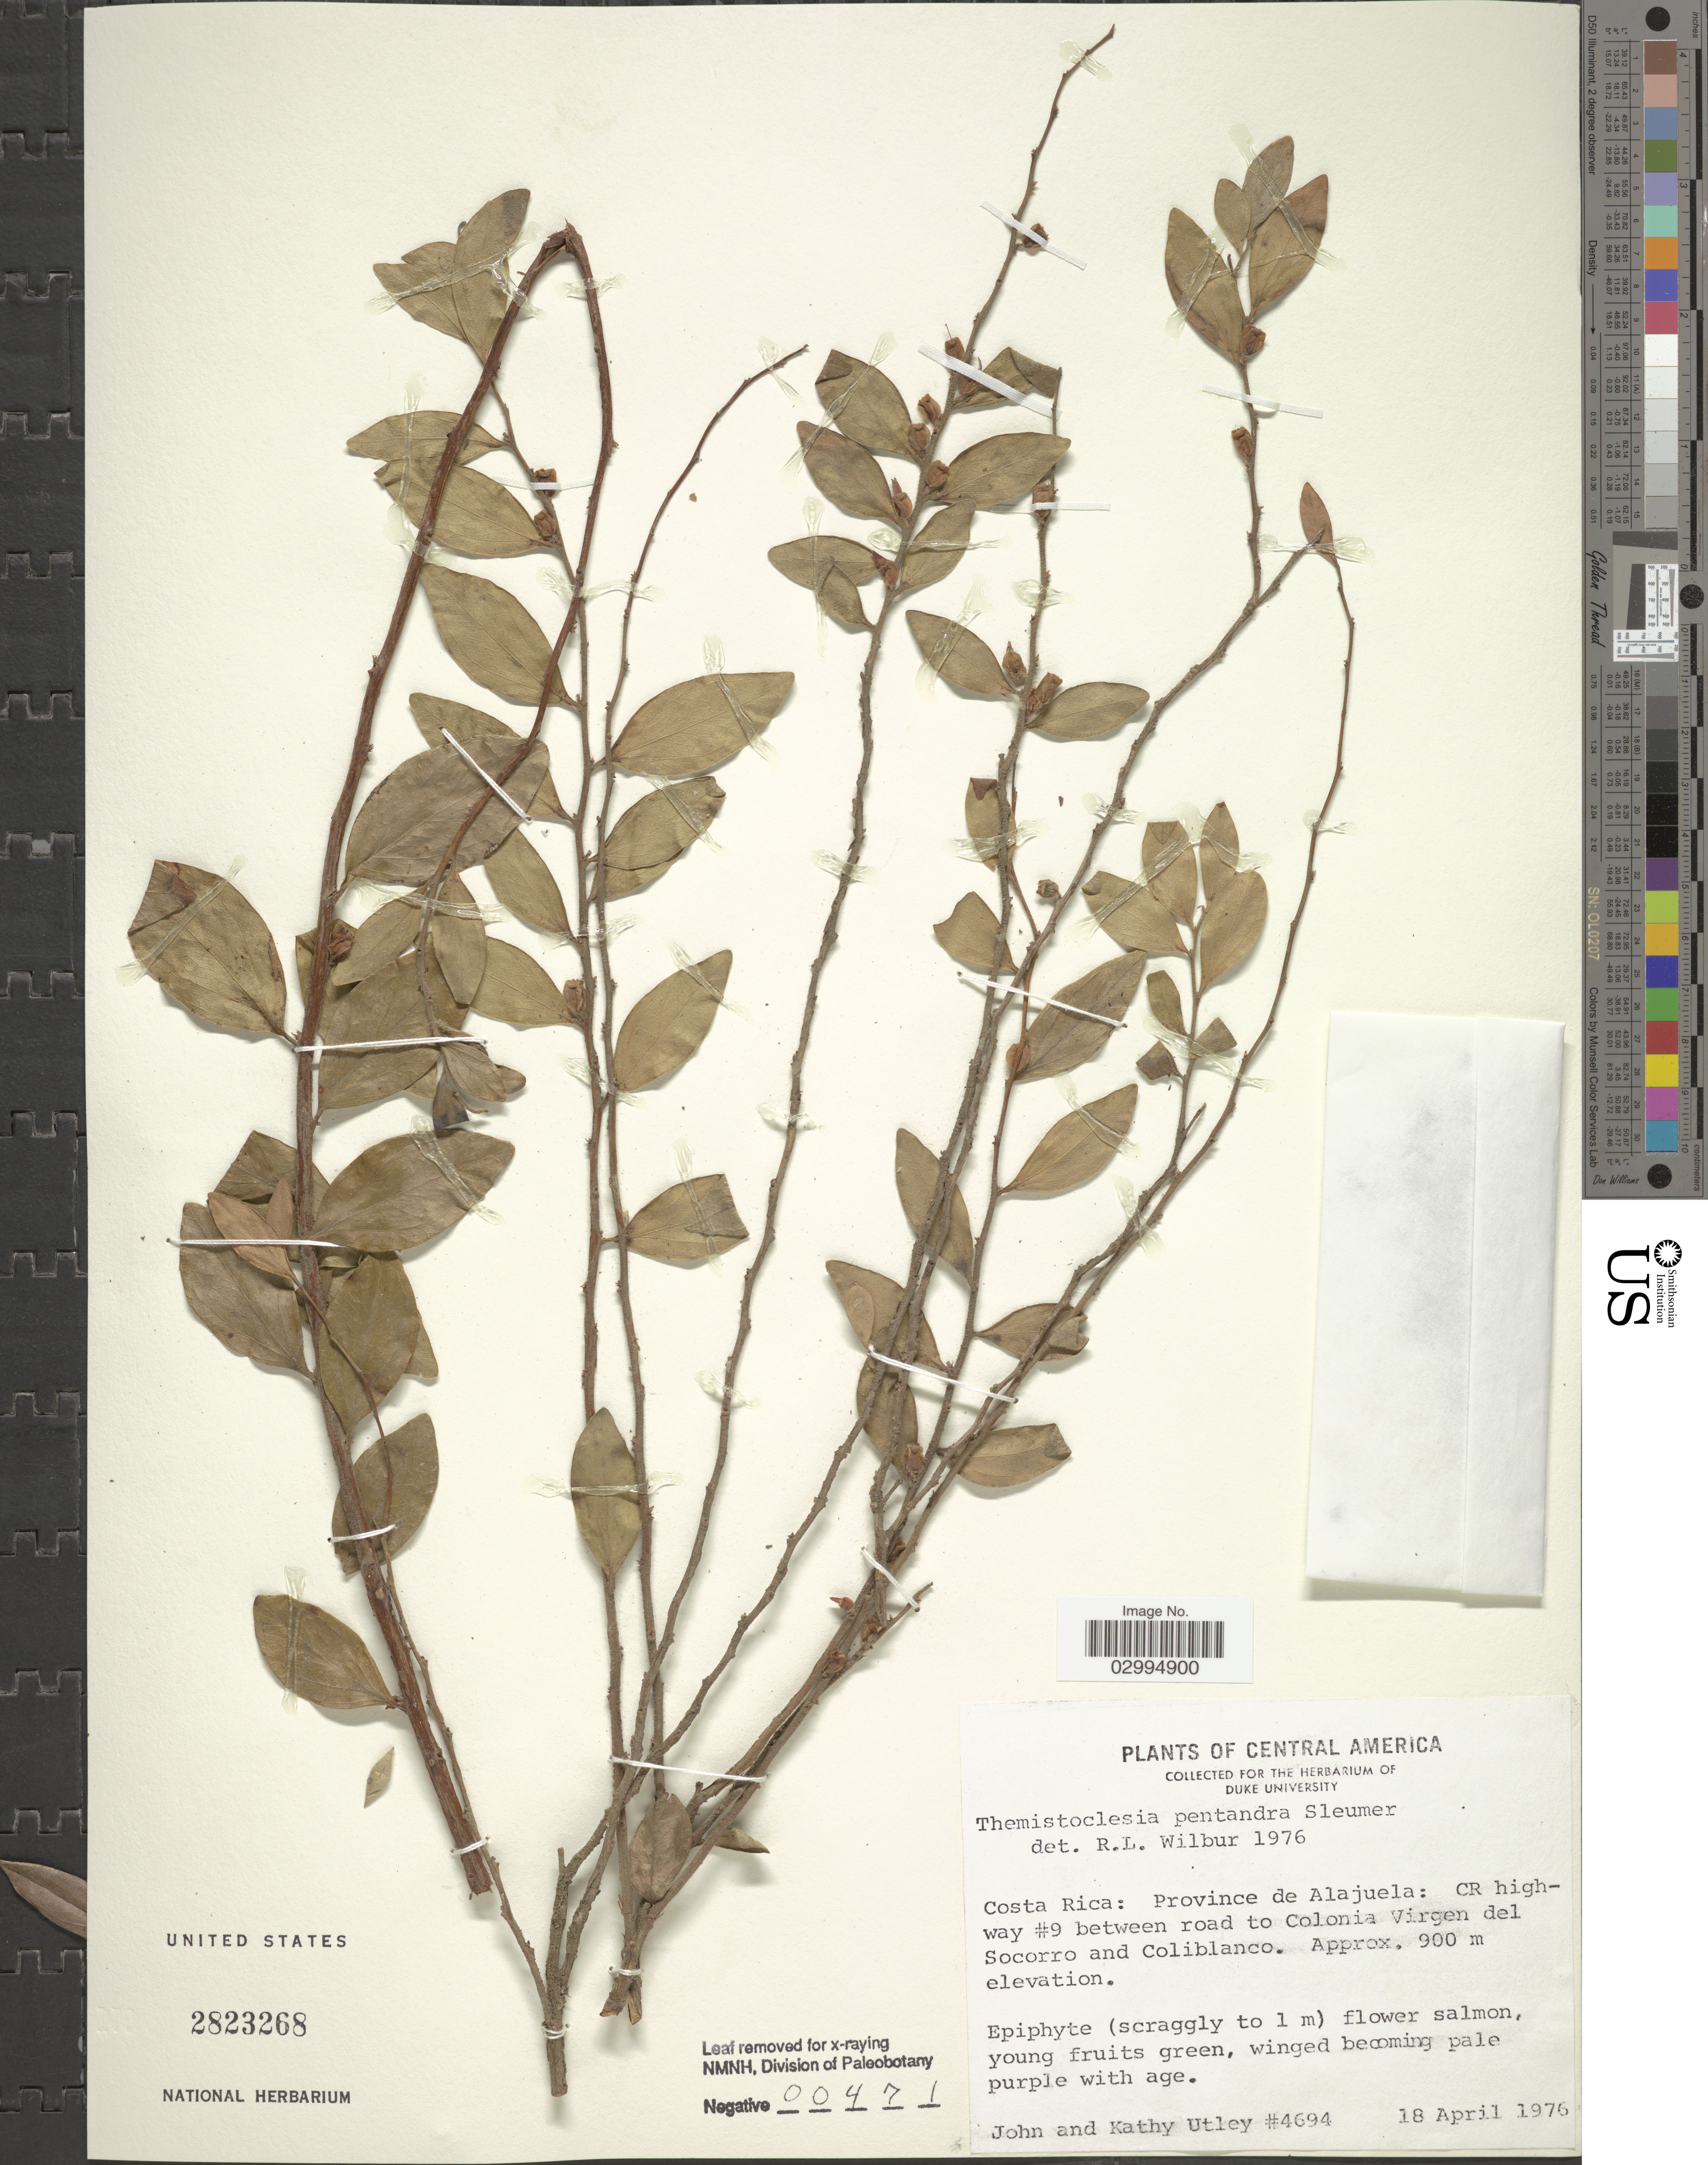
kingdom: Plantae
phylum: Tracheophyta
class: Magnoliopsida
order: Ericales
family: Ericaceae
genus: Themistoclesia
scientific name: Themistoclesia pentandra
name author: Sleumer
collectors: J. F. Utley & K. Burt-Utley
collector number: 4694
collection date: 1976-04-18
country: Costa Rica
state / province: Alajuela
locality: CR highway #9 between road to Colonia Virgen del Socorro and Coliblanco.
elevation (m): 900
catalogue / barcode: US 2823268